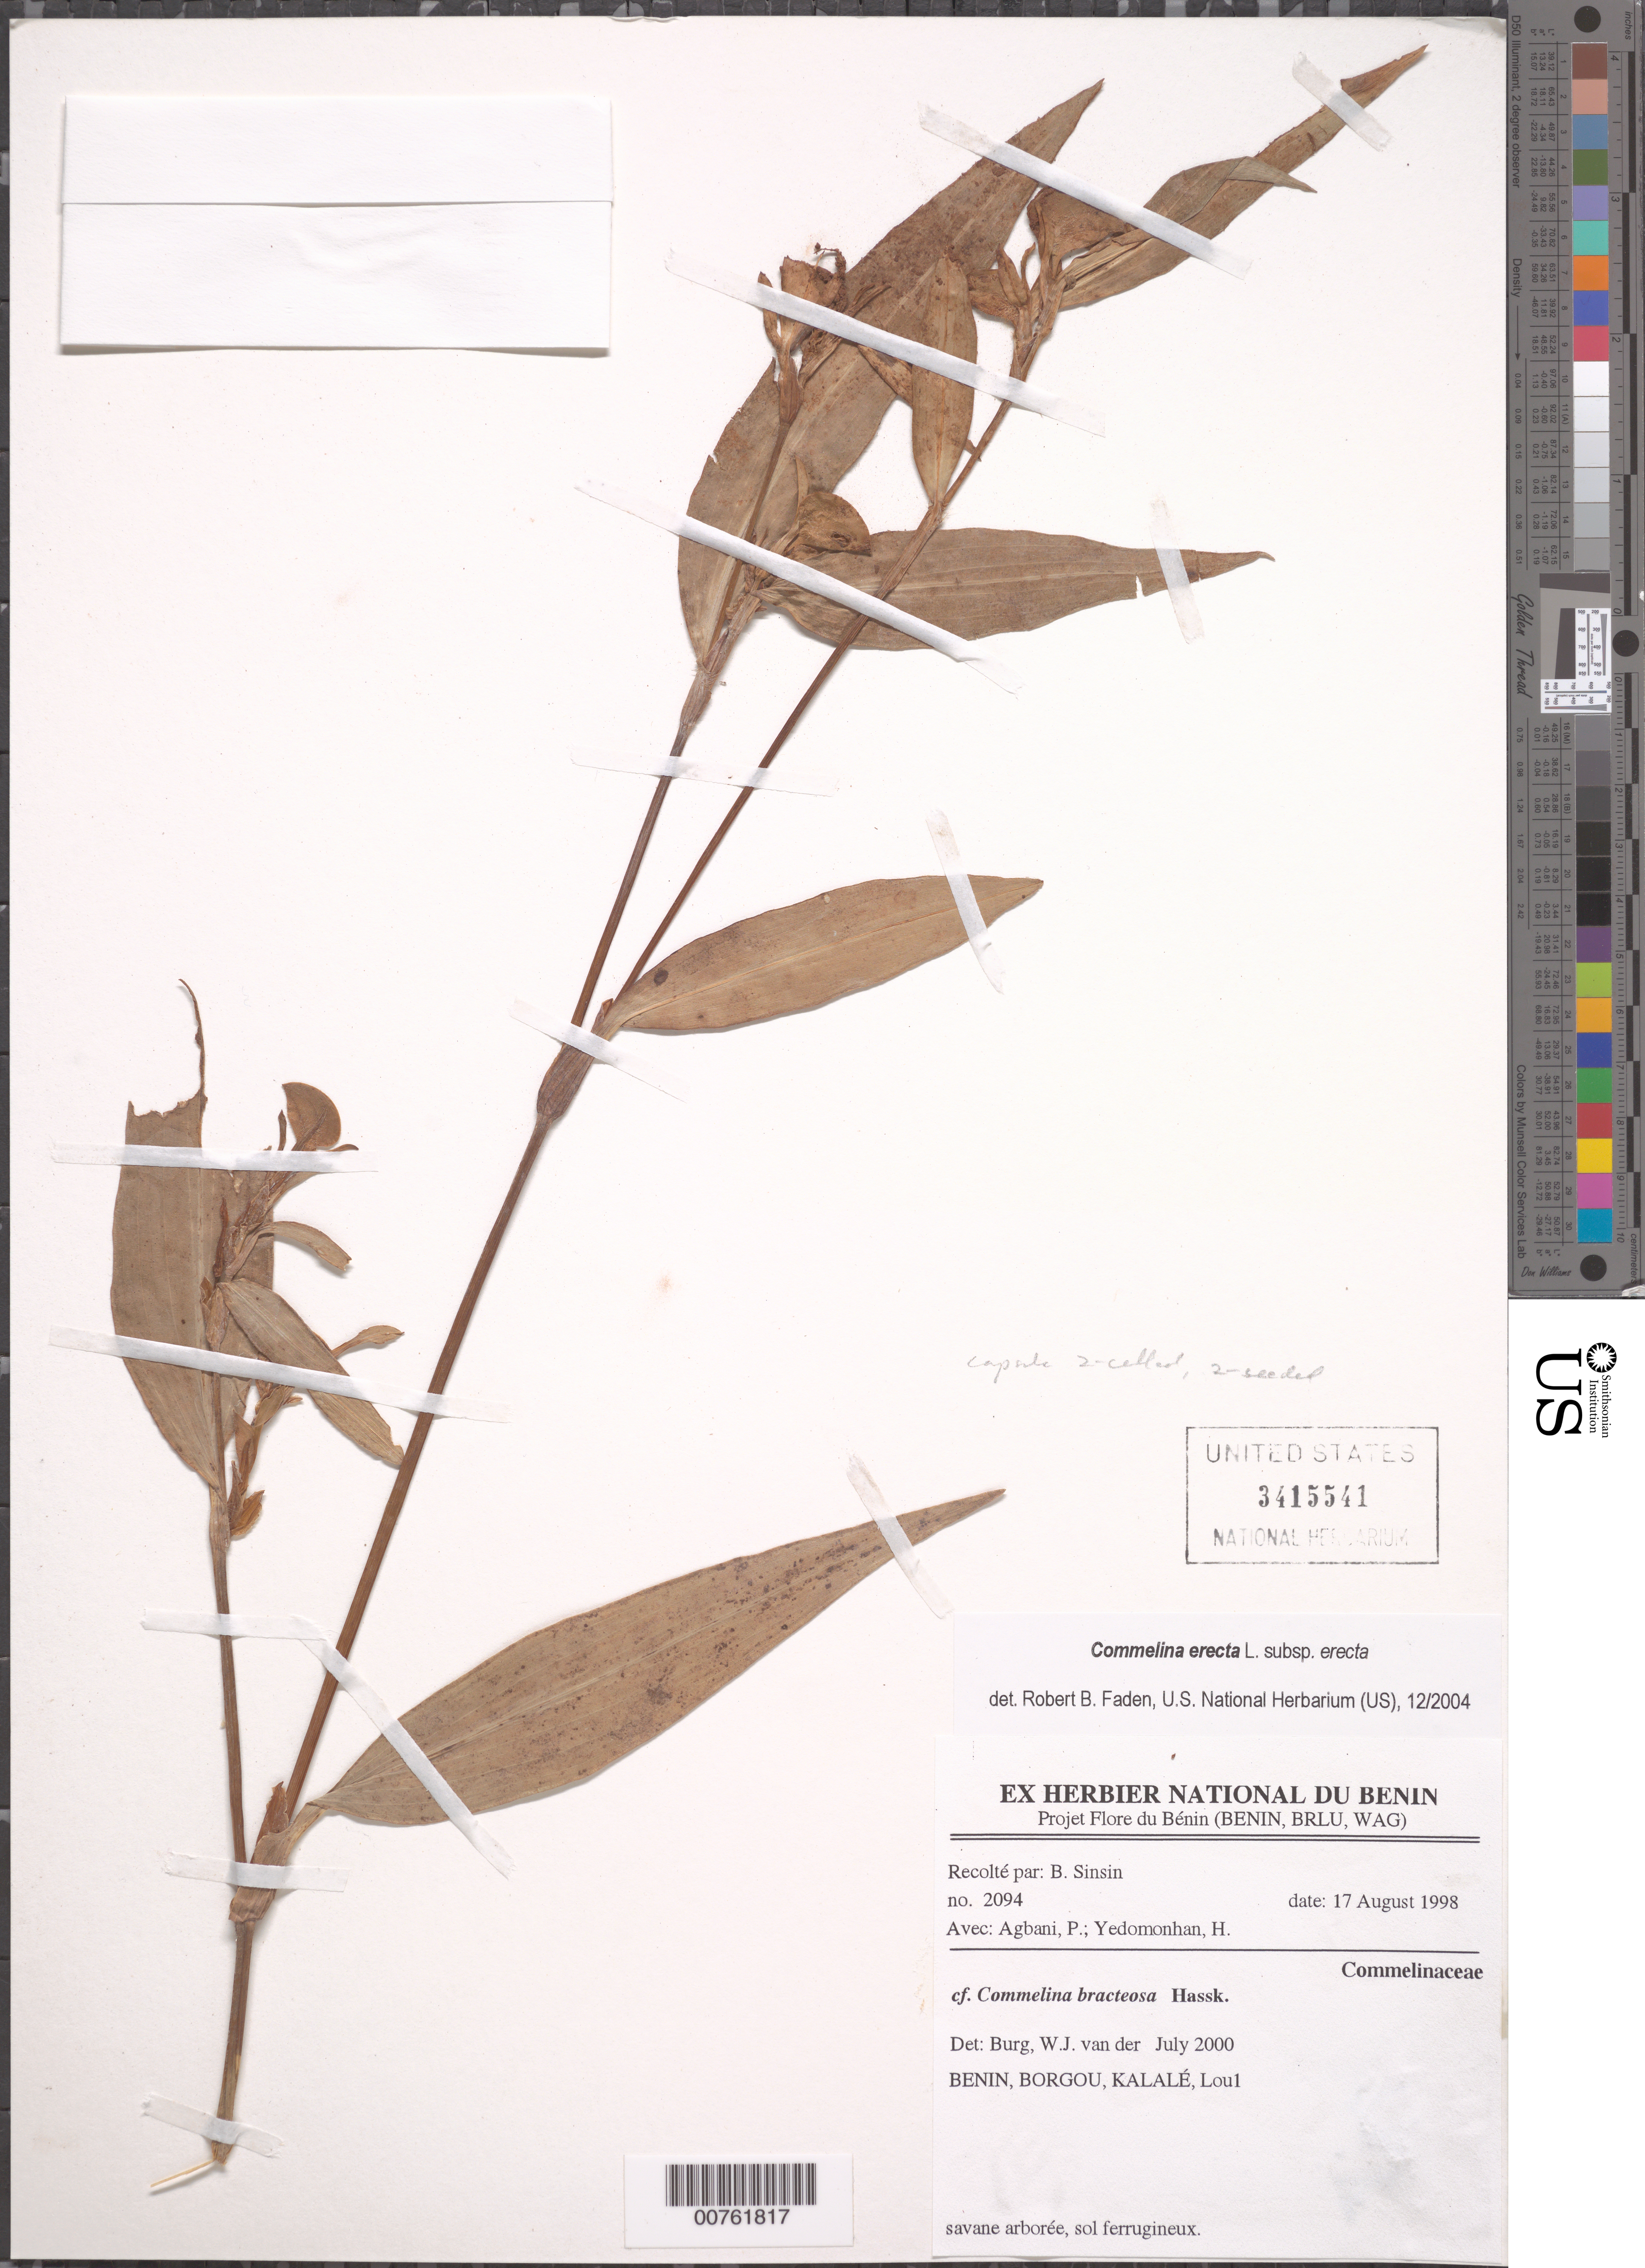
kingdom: Plantae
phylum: Tracheophyta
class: Liliopsida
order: Commelinales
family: Commelinaceae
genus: Commelina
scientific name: Commelina erecta subsp. erecta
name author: L.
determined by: Faden, Robert B., (US), Smithsonian Institution - National Museum of Natural History (UNITED STATES)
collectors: A. Akoegninou, P. Agbani & H. Yedomonhan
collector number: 2094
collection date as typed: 17 Aug 1998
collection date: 1998-08-17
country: Benin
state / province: Borgou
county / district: Kalalé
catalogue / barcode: US 3415541